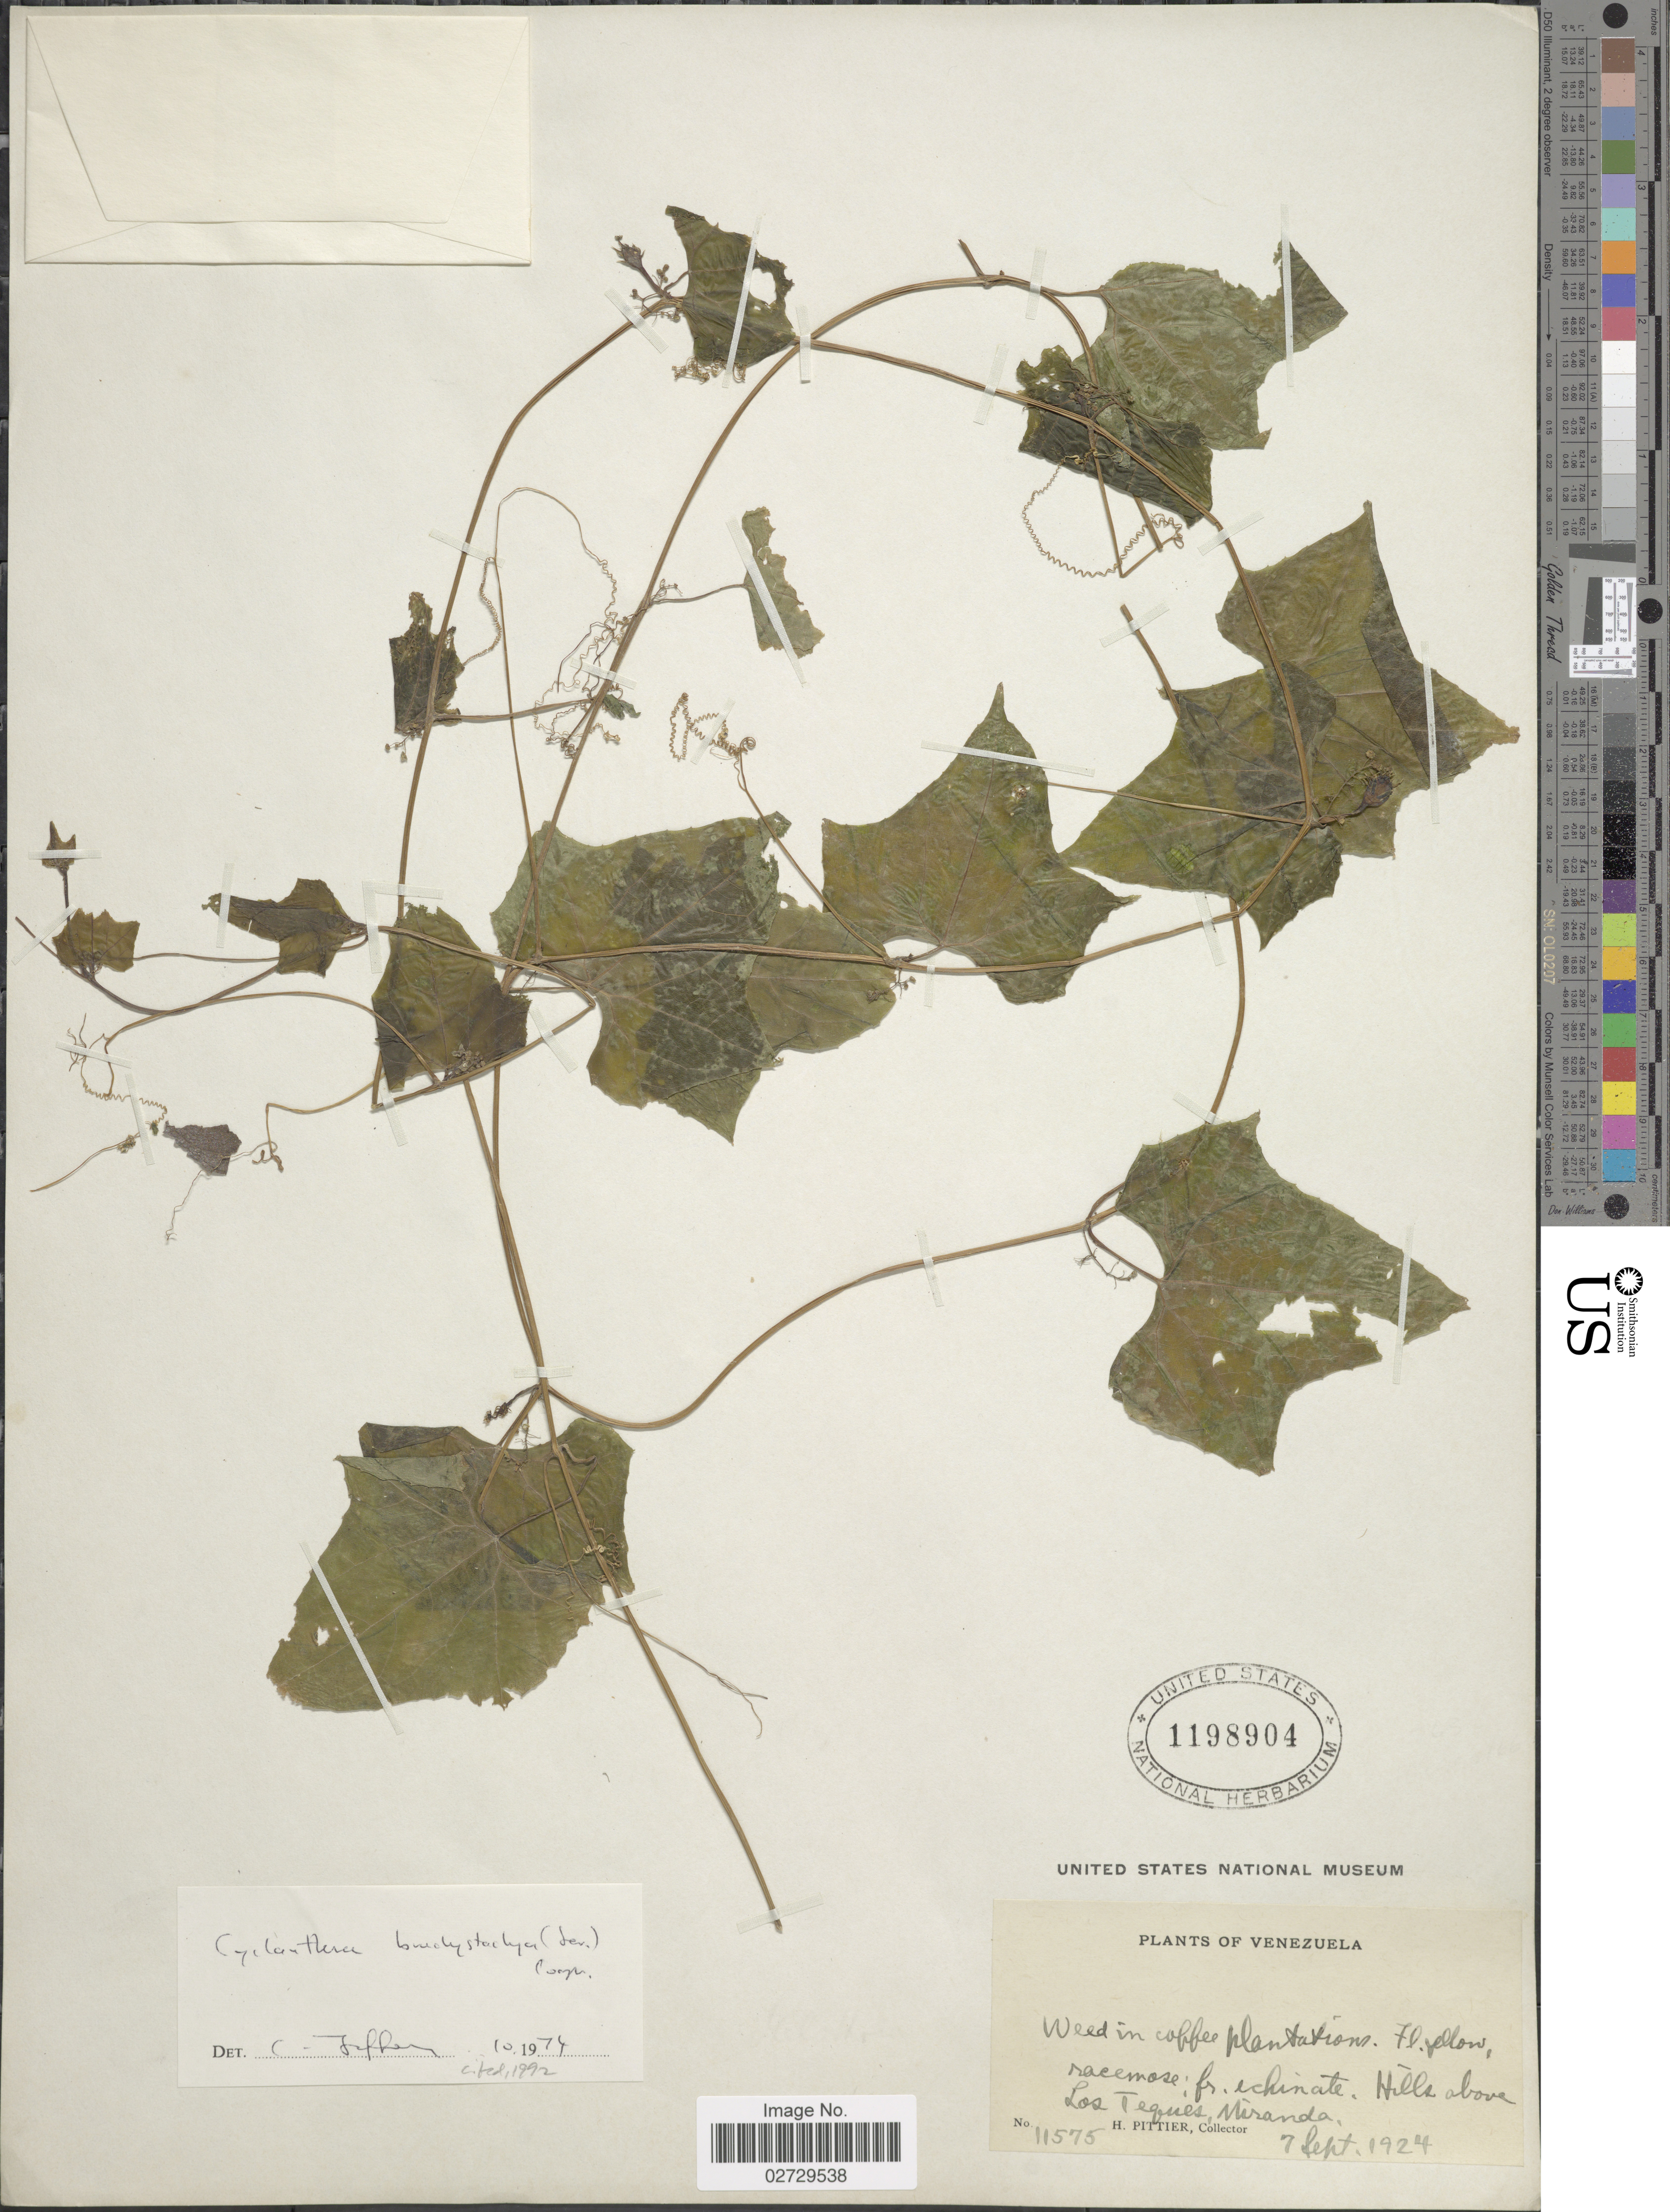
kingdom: Plantae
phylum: Tracheophyta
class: Magnoliopsida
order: Cucurbitales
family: Cucurbitaceae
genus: Cyclanthera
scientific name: Cyclanthera brachystachya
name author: (DC.) Cogn.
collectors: H. F. Pittier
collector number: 11575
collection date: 1924-09-07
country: Venezuela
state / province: Miranda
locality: Hills above Los Teques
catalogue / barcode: US 1198904